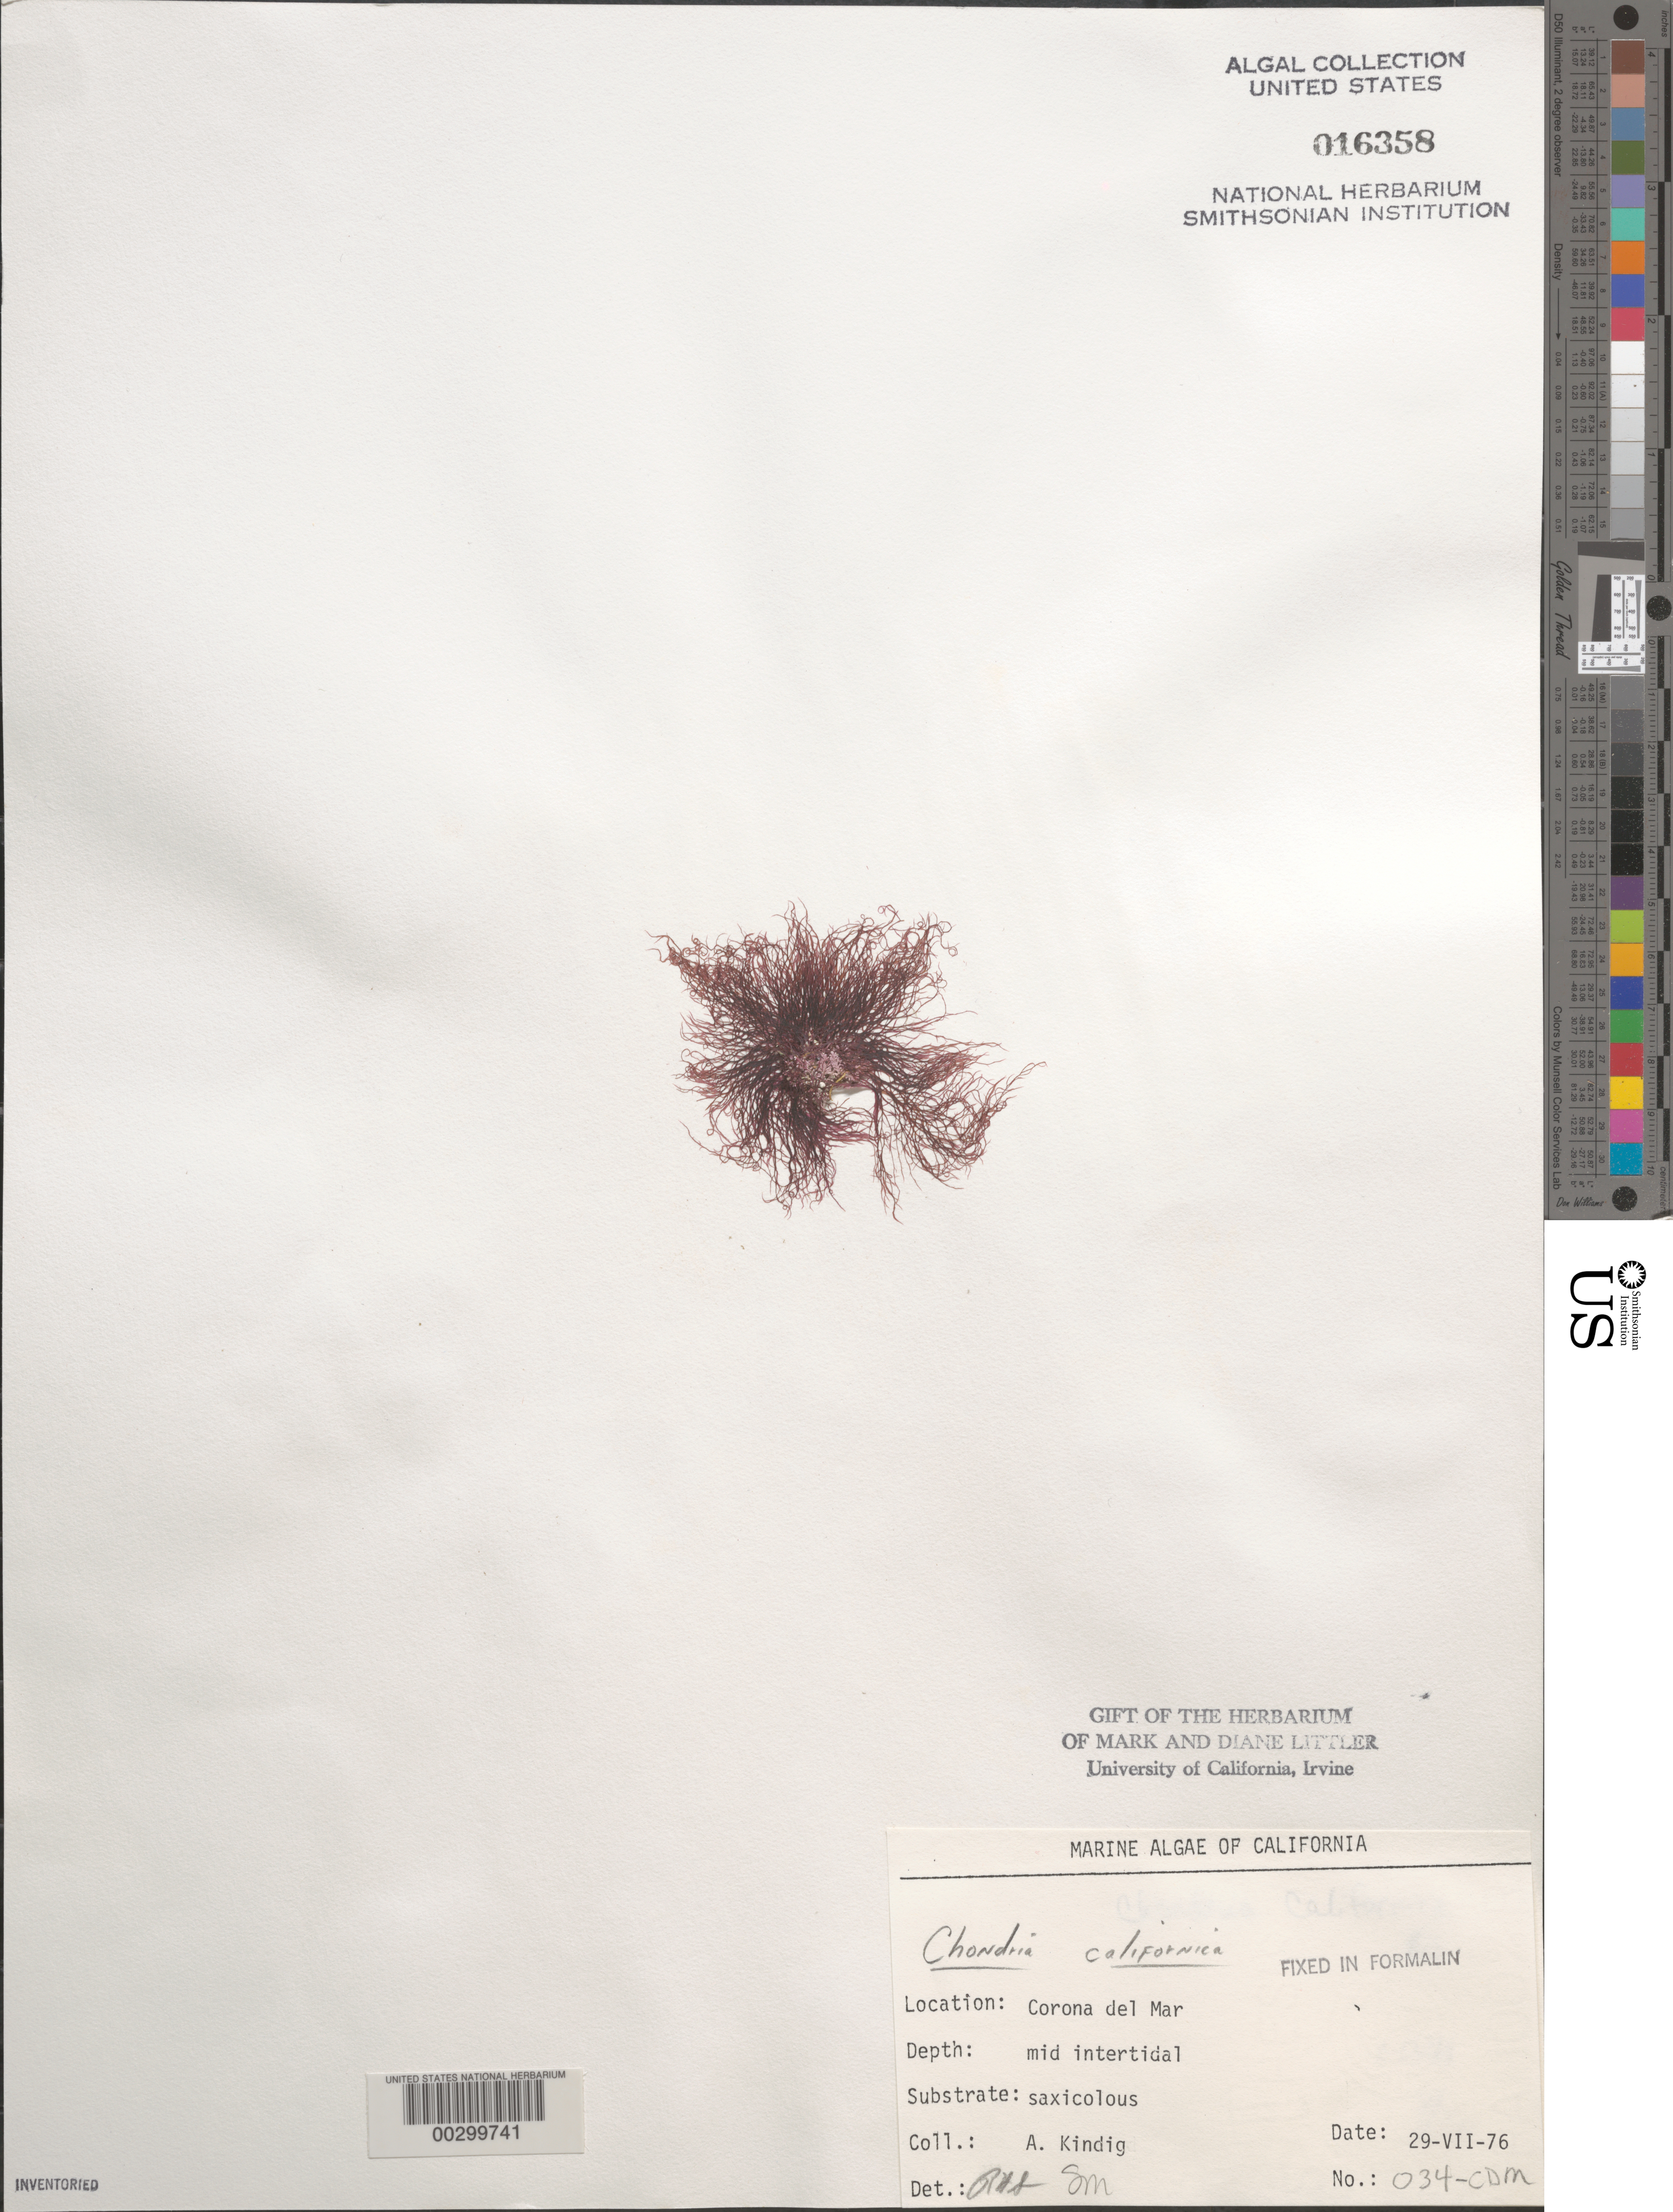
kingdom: Plantae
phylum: Rhodophyta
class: Florideophyceae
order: Ceramiales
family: Rhodomelaceae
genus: Chondria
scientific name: Chondria acrorhizophora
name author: Setch. & N.L. Gardner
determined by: Algae name updating Project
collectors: A. Kindig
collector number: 034-cdm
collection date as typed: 29 Jul 1976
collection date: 1976-07-29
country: United States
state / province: California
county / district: Orange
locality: Corona del Mar, mouth of Morning Canyon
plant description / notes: BLM-SOCALBIGHT Rocky Intertidal Survey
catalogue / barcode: US 16358